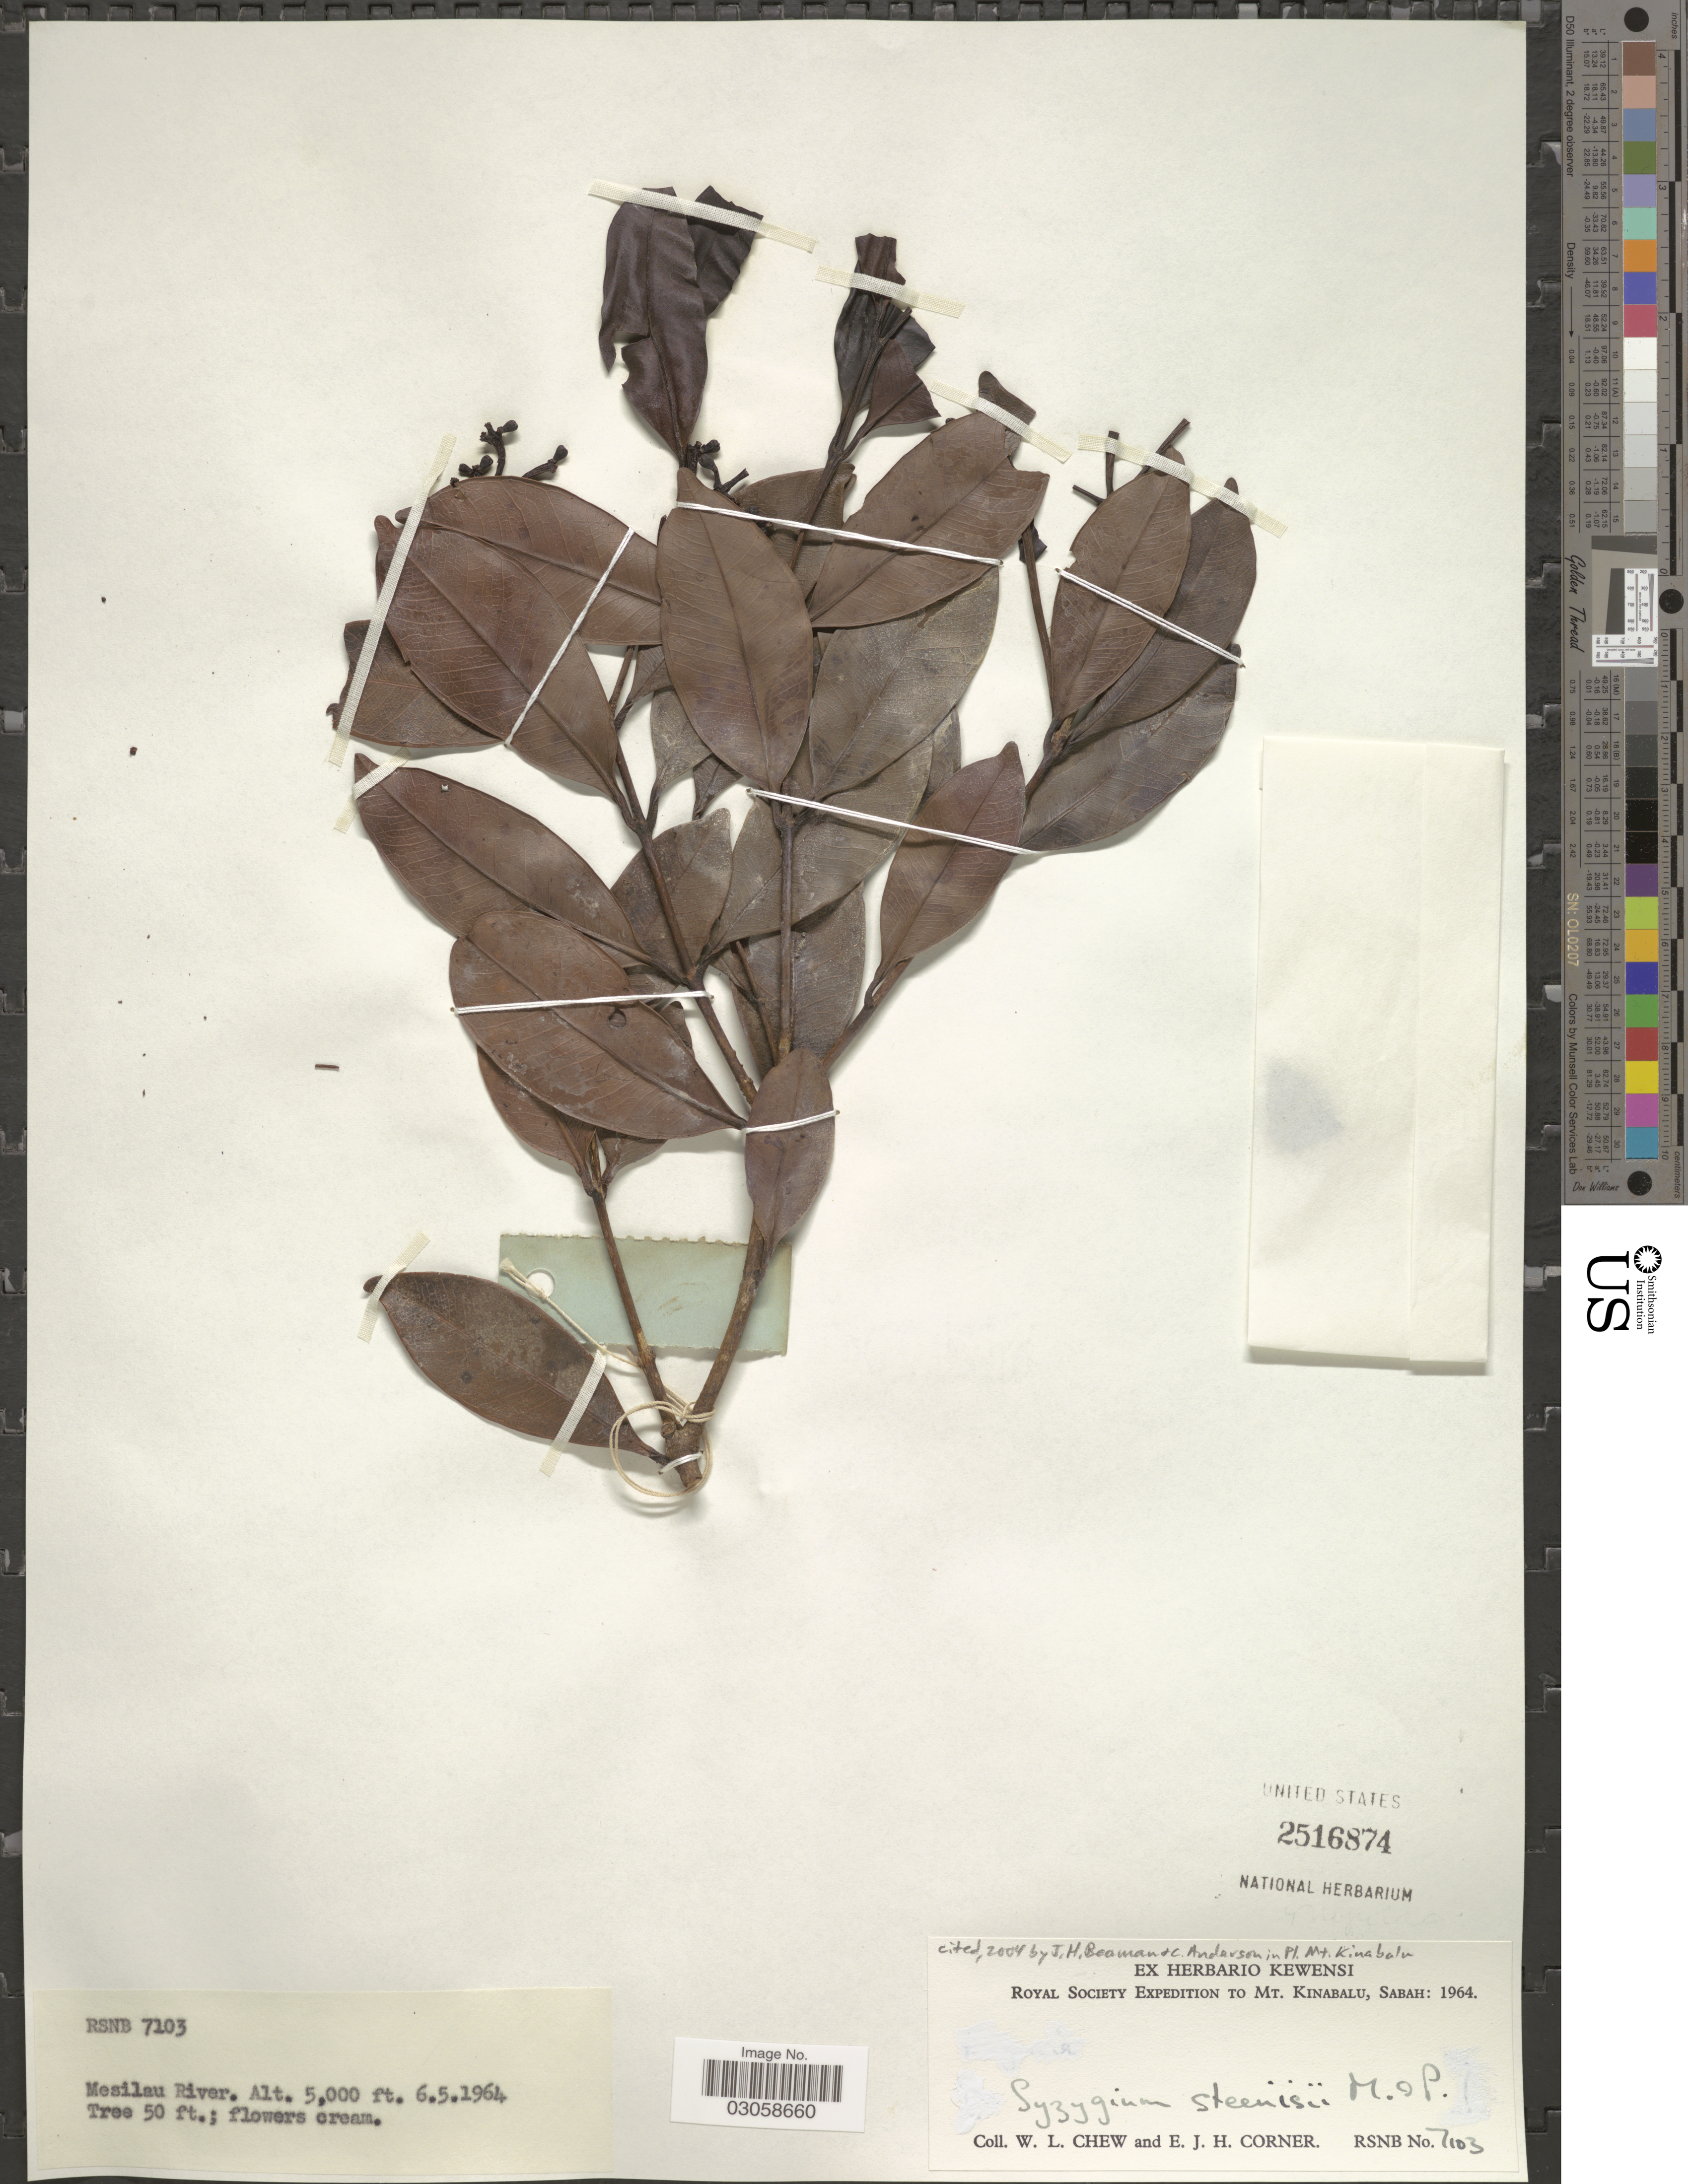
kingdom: Plantae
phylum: Tracheophyta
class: Magnoliopsida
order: Myrtales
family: Myrtaceae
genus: Syzygium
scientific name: Syzygium steenisii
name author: Merr. & L.M. Perry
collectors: W. Chew & E. Corner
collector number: RSNB 7103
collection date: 1964-05-06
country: Malaysia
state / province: Sabah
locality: Mt. Kinabalu, Sabah. Mesilau River.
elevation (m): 1524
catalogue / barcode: US 2516874